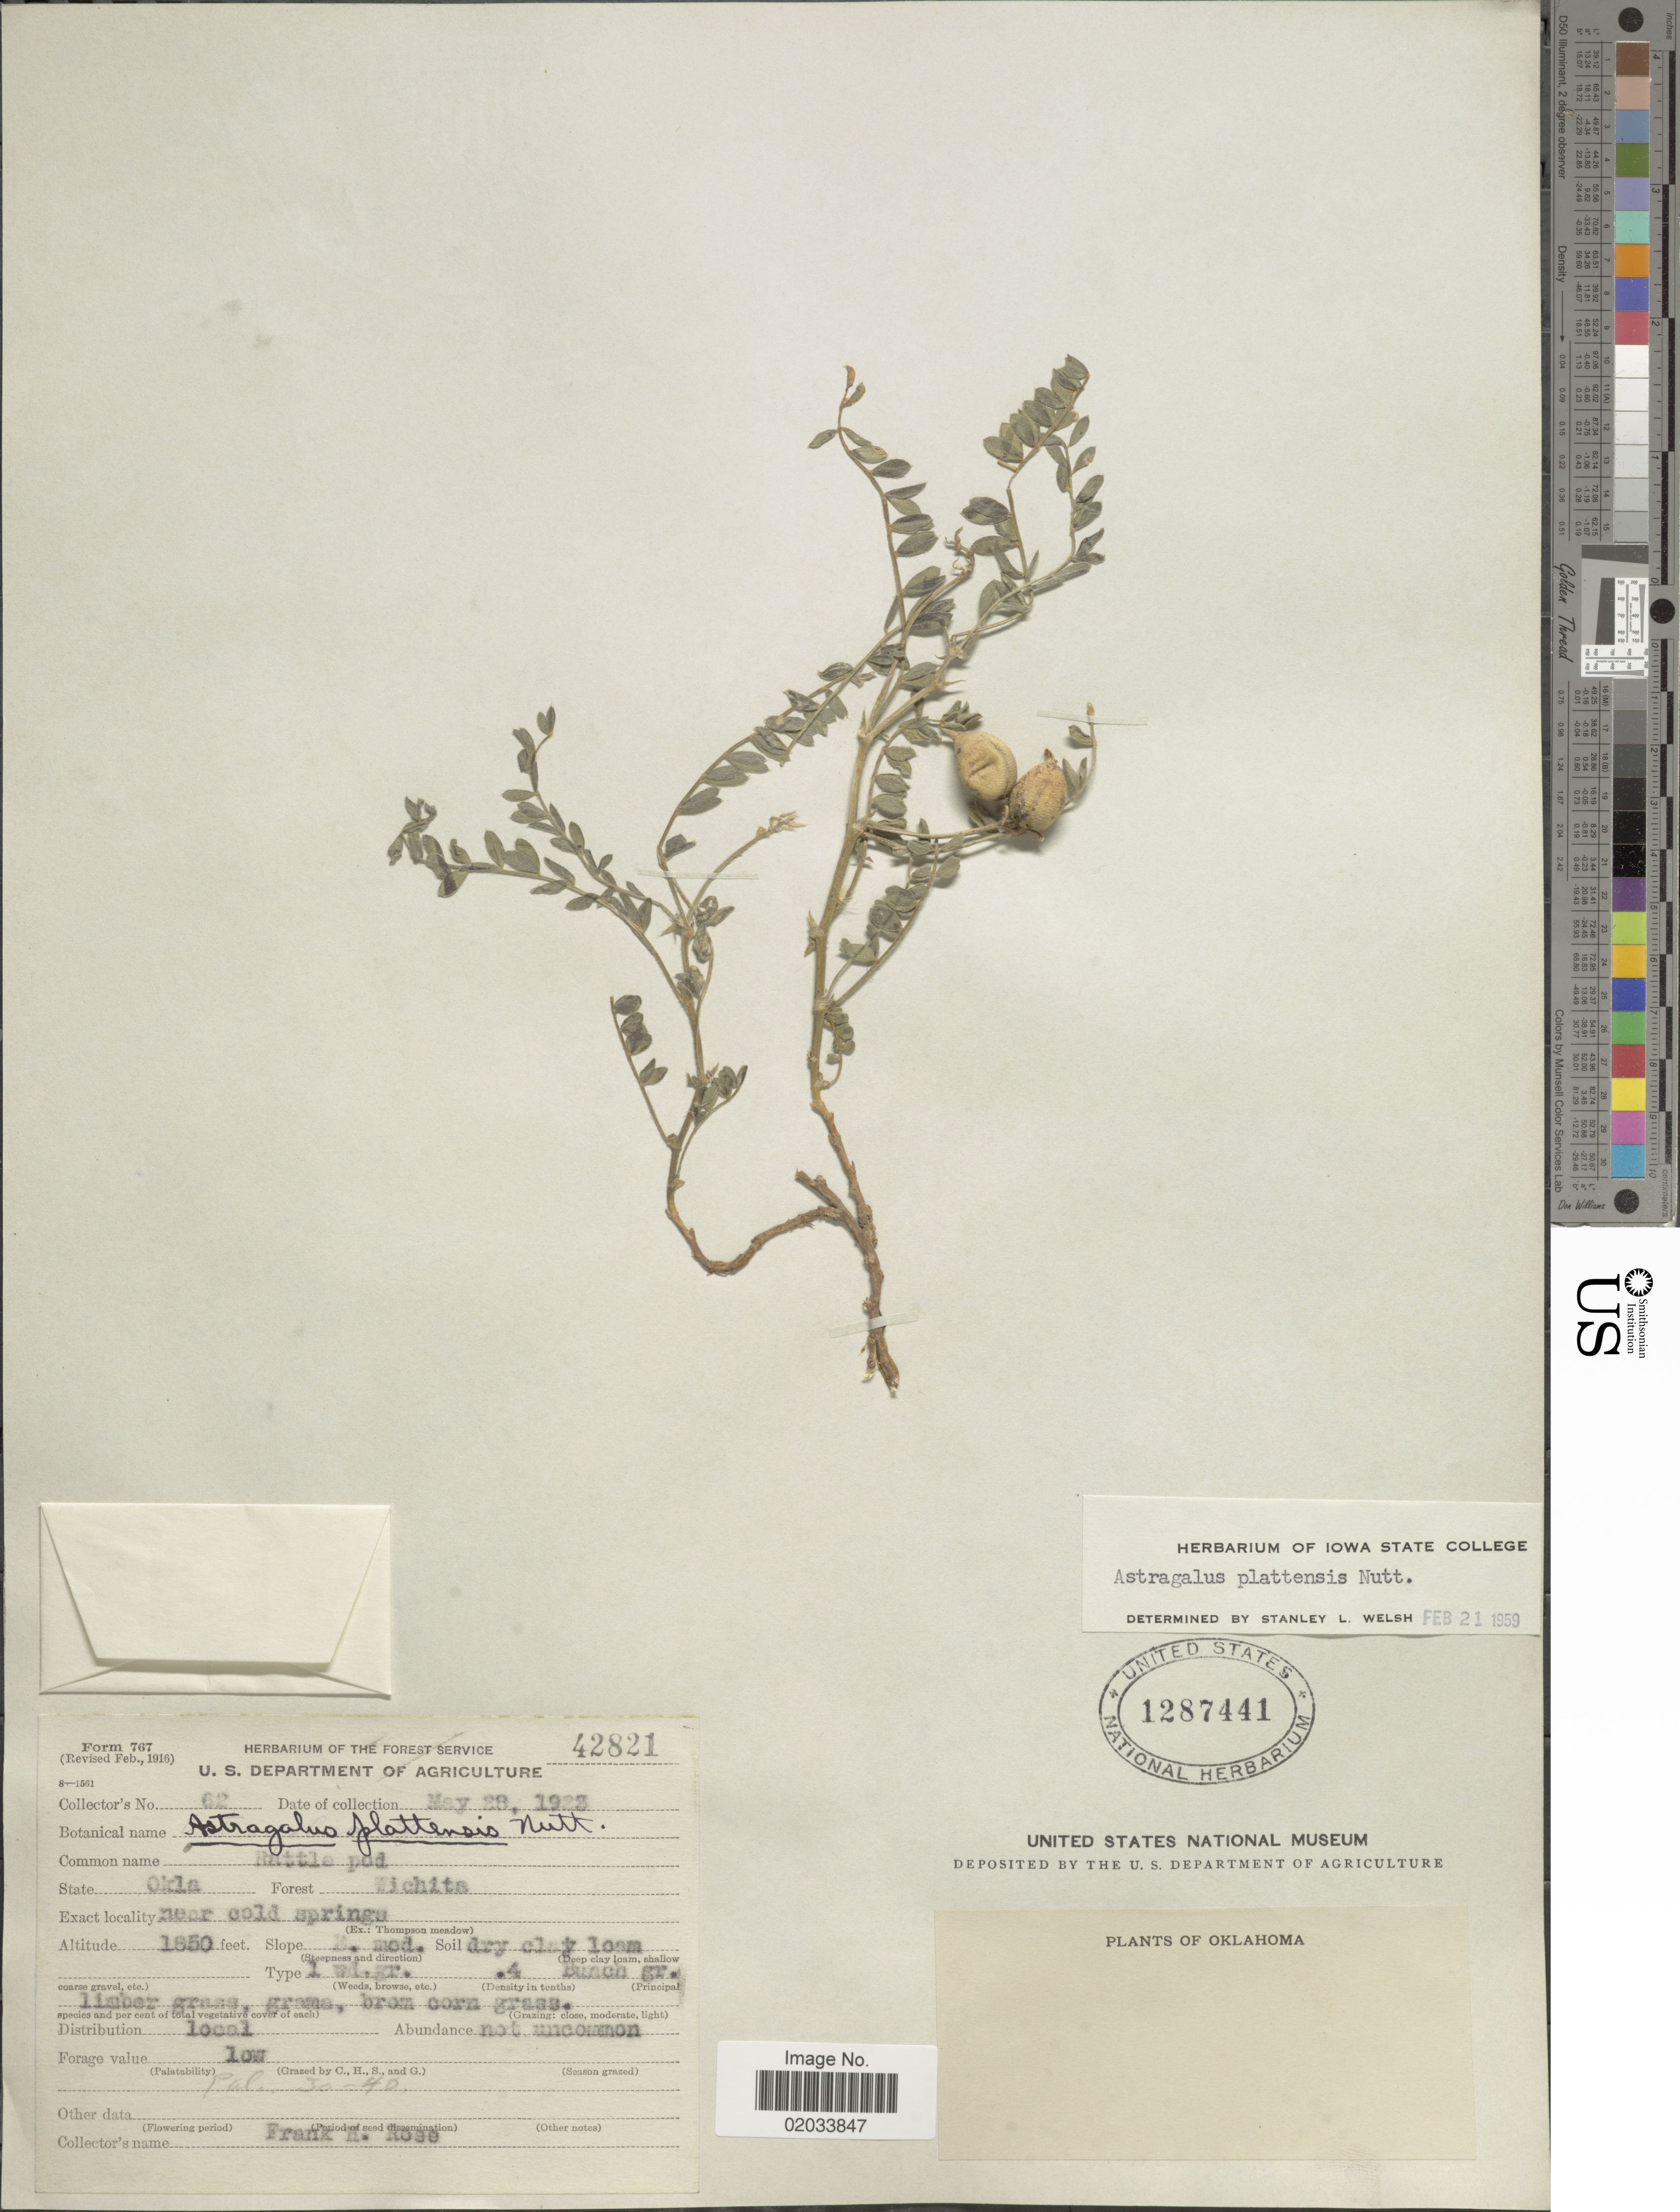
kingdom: Plantae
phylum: Tracheophyta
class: Magnoliopsida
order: Fabales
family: Fabaceae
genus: Astragalus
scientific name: Astragalus plattensis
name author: Nutt. ex Torr. & A. Gray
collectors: F. H. Rose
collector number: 62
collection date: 1923-05-28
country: United States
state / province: Oklahoma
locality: Forest Wichita, near cold springs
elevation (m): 564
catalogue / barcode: US 1287441